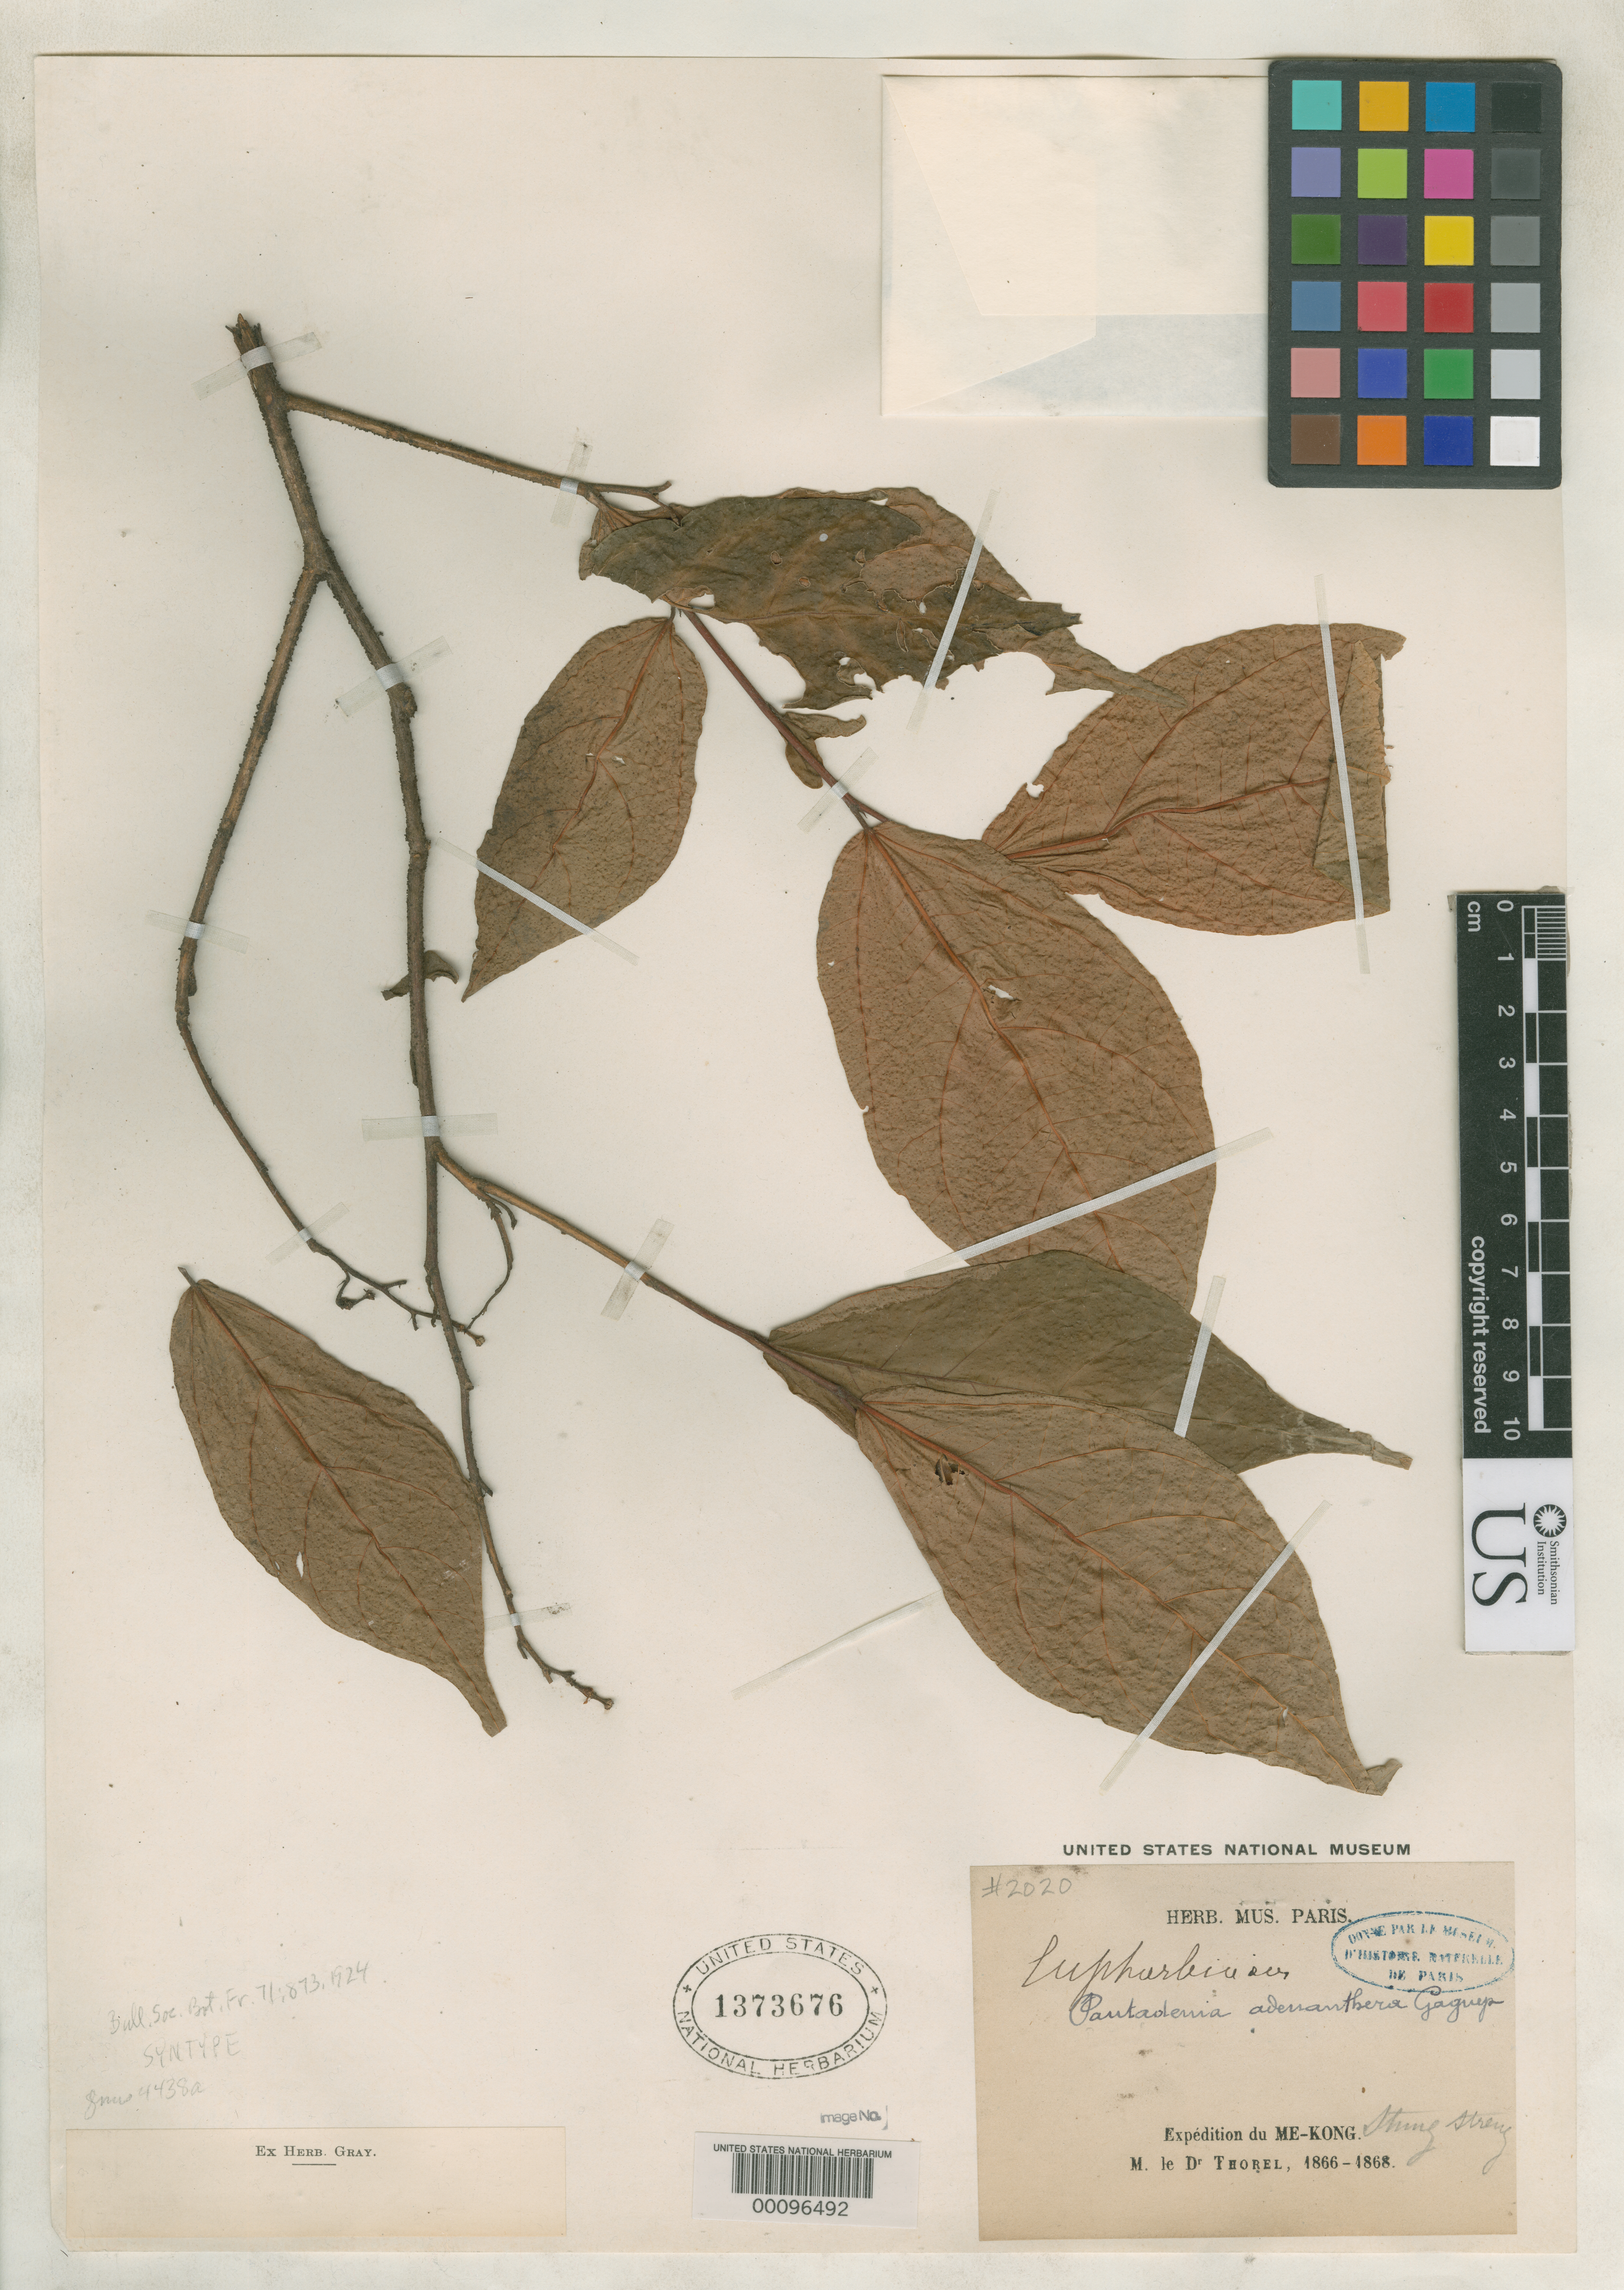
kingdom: Plantae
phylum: Tracheophyta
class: Magnoliopsida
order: Malpighiales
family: Euphorbiaceae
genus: Pantadenia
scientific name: Pantadenia adenanthera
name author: Gagnep.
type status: Syntype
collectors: C. Thorel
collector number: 2020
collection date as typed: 1866 to -- --- 1868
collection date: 1866/1868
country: Laos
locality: Strung-Streng, Mekong River.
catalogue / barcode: US 1373676